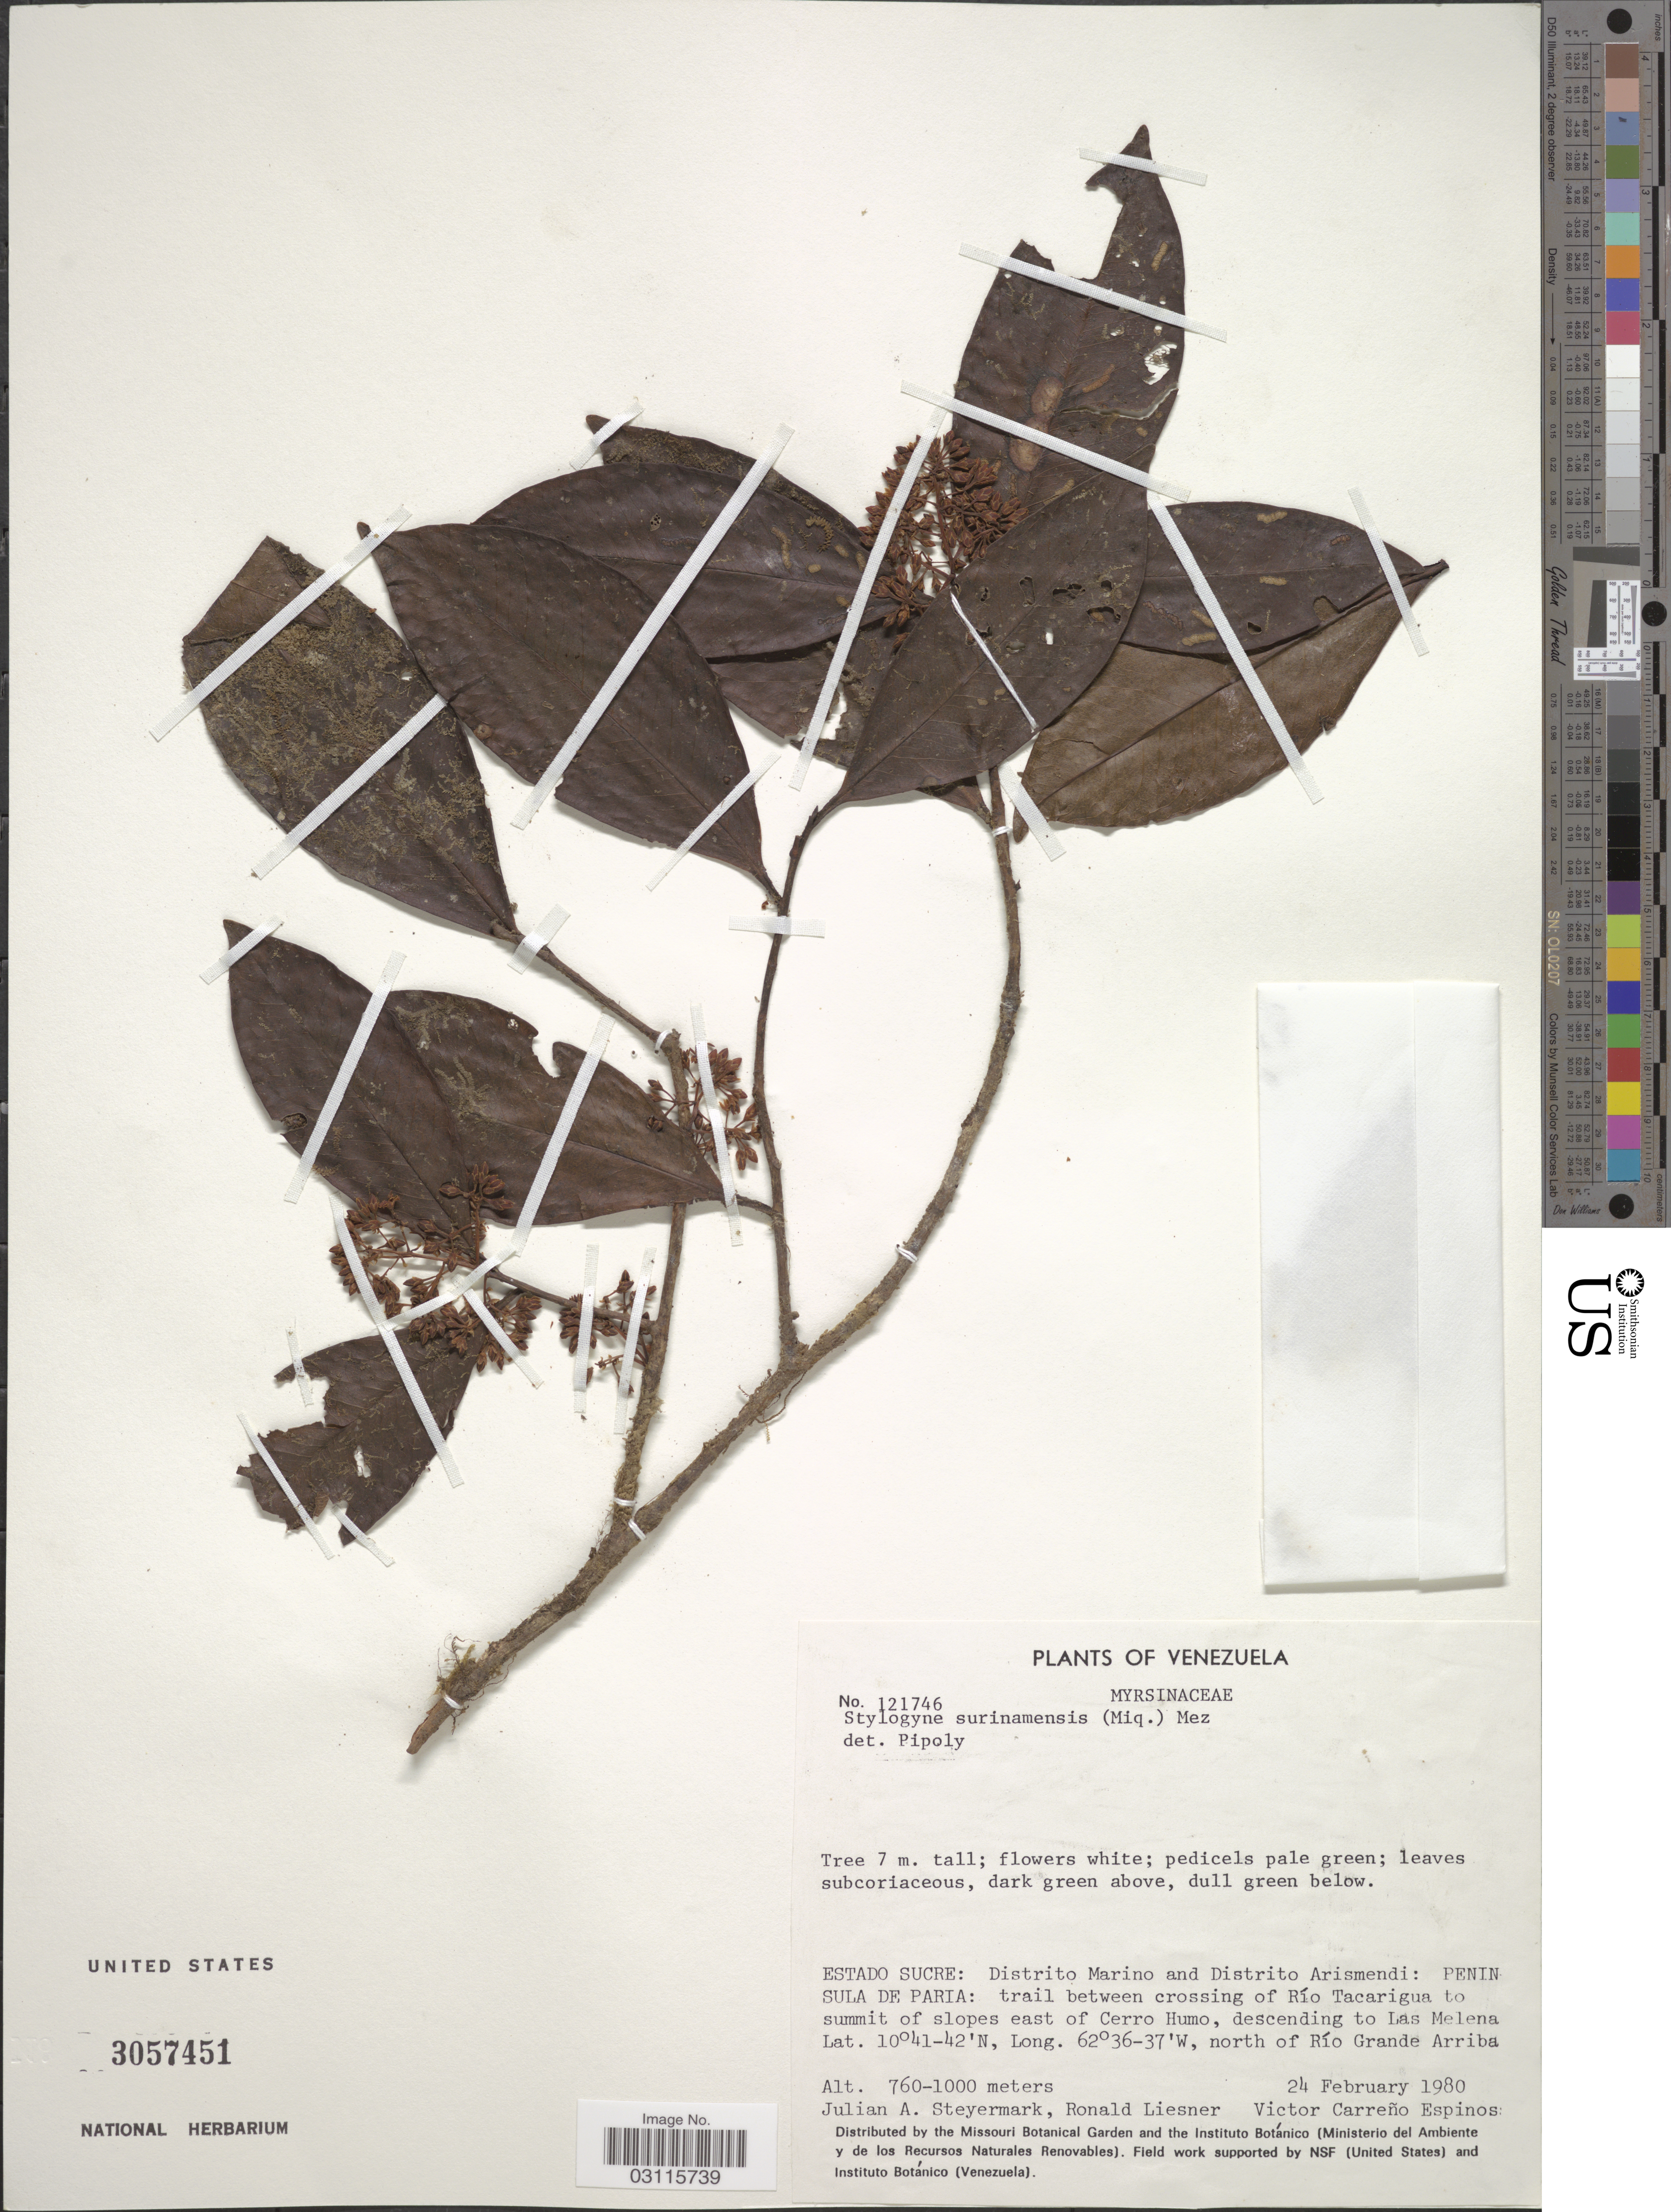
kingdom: Plantae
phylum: Tracheophyta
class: Magnoliopsida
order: Ericales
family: Primulaceae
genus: Stylogyne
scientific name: Stylogyne surinamensis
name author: (Miq.) Mez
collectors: J. Steyermark, R. L. Liesner & V. Carreño E.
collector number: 121746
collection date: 1980-02-24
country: Venezuela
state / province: Sucre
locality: Estado Sucre: Distrito Marino and Distrito Arismendi: Penin Sula de Paria: trail between crossing of Río Tacarigua to summit of slopes east of Cerro Humo, descending to Las Melena, north of Río Grande Arriba.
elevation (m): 760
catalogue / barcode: US 3057451